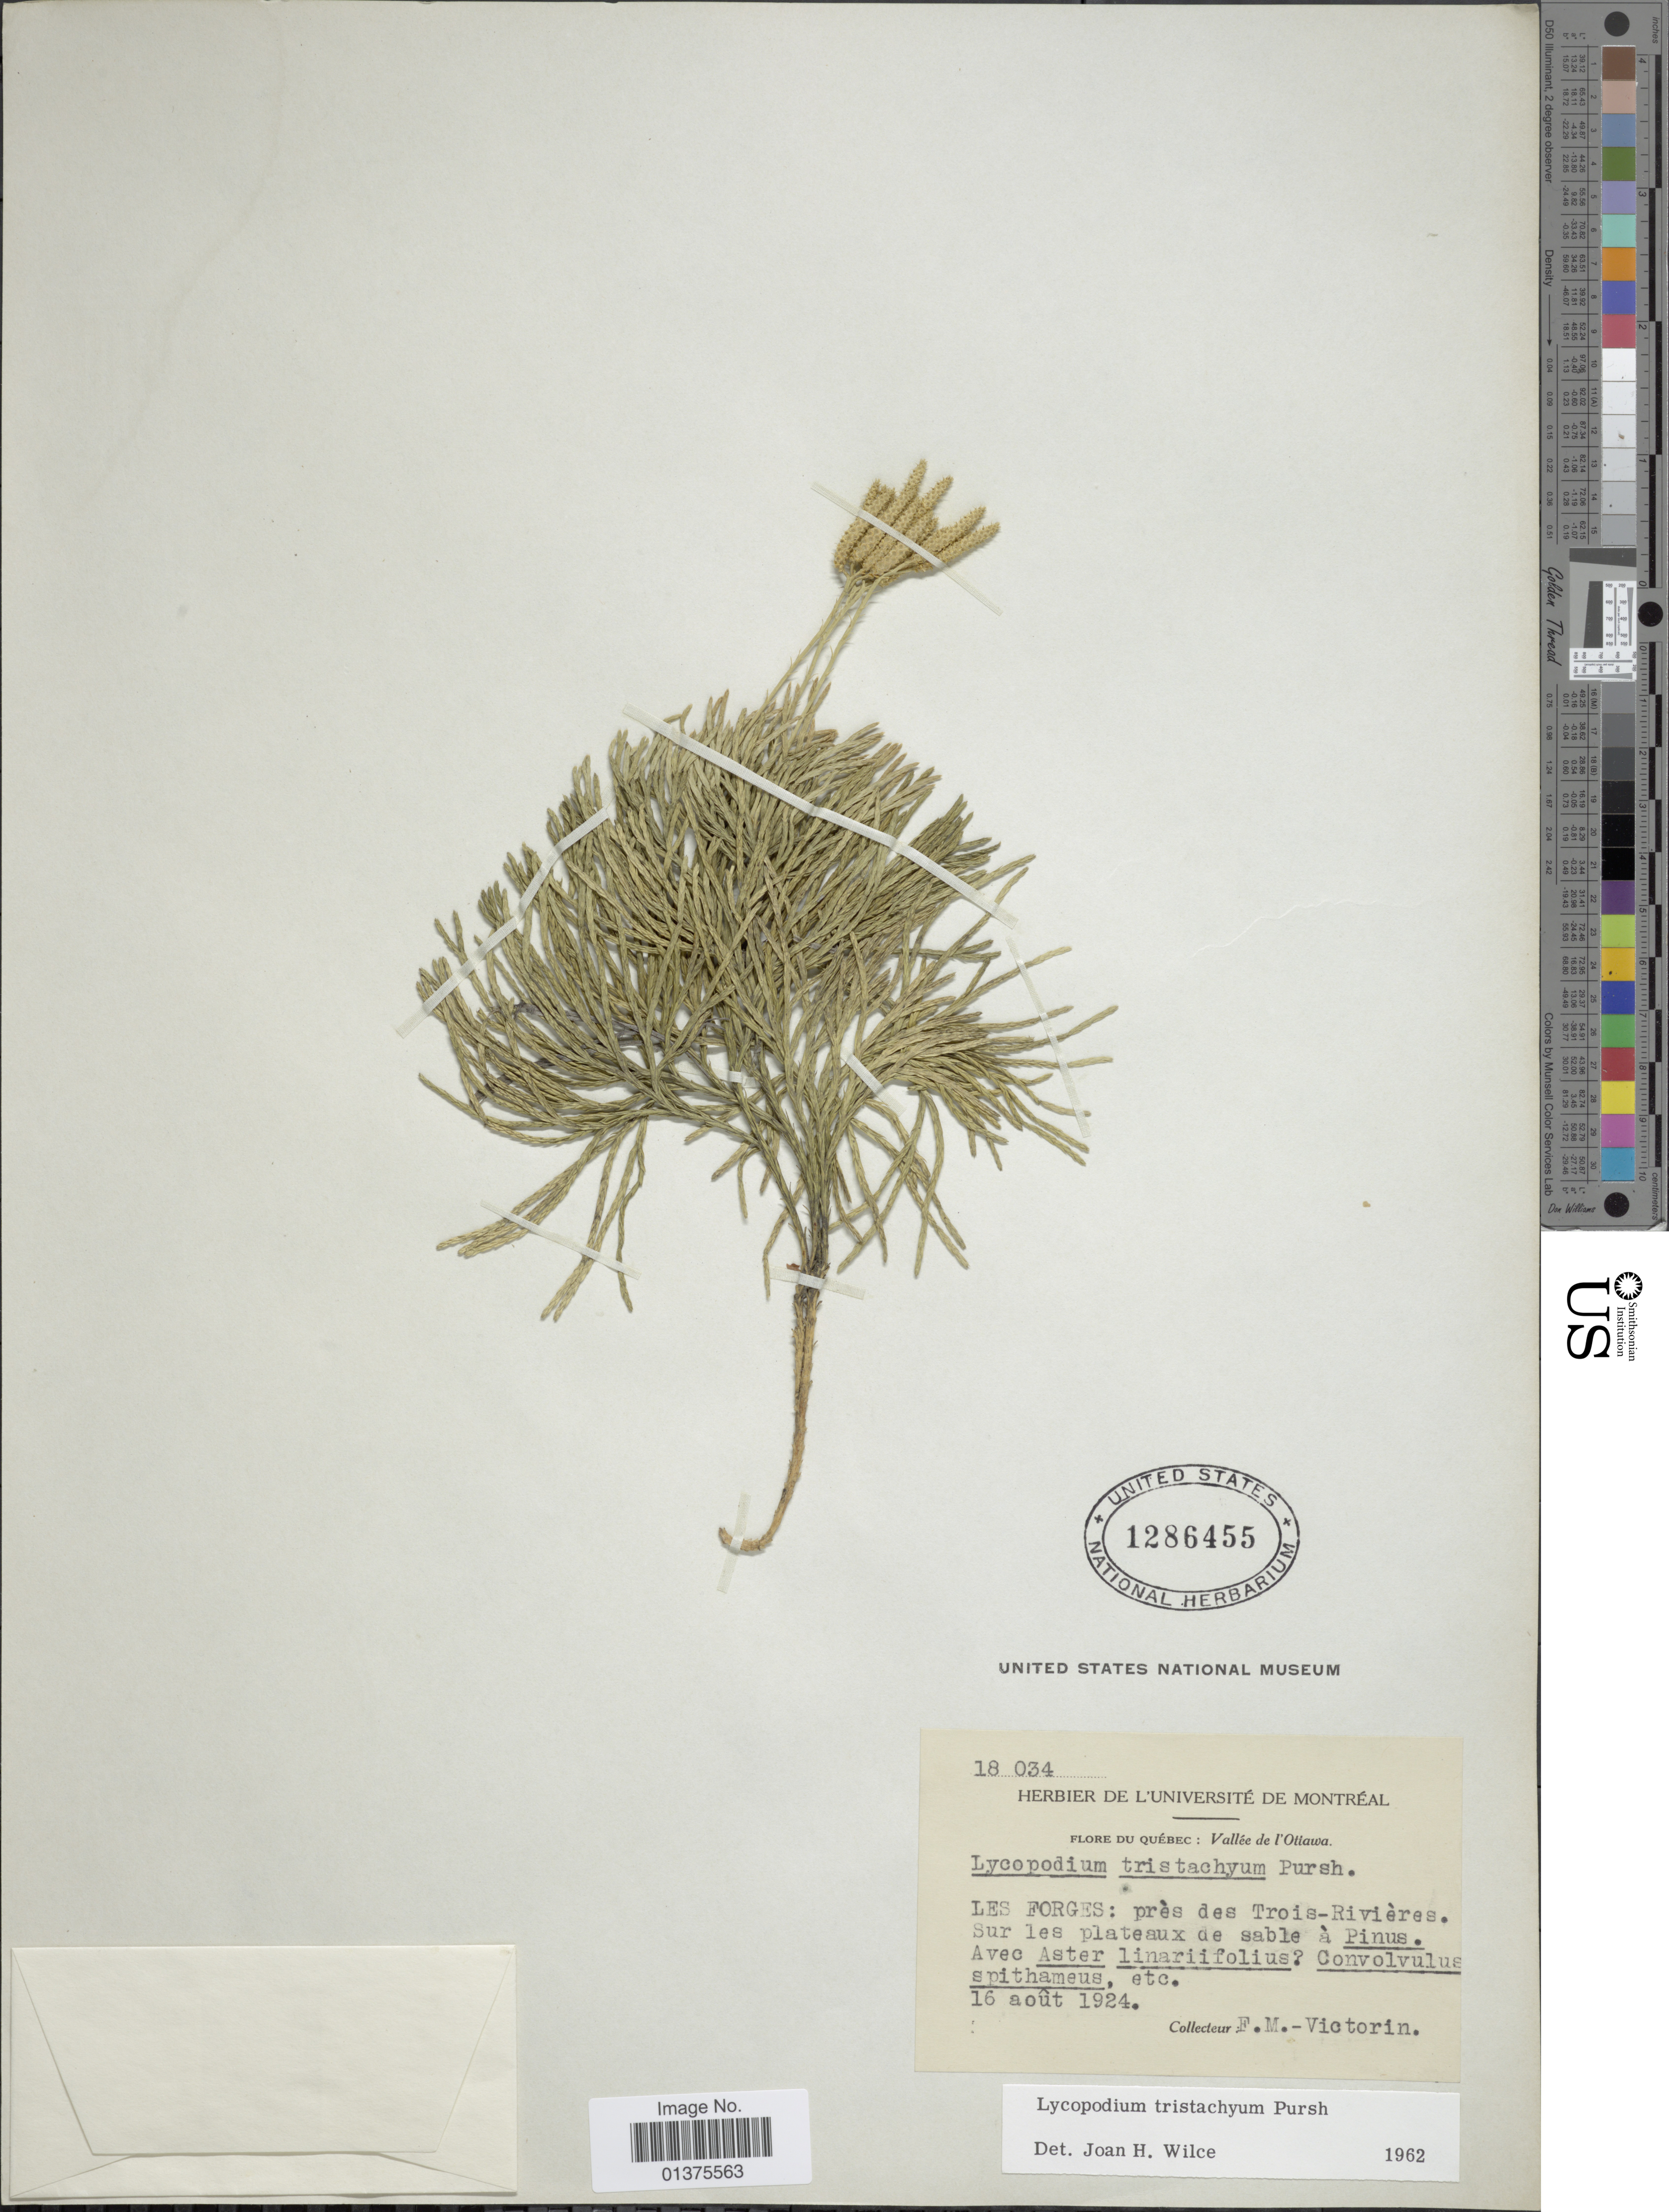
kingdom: Plantae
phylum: Tracheophyta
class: Lycopodiopsida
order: Lycopodiales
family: Lycopodiaceae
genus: Diphasiastrum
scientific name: Diphasiastrum tristachyum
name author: (Pursh) Holub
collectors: F. Victorin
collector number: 18034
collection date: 1924-08-16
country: Canada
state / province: Quebec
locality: Vallée de l'Ottawa, Les Forges: pres des Trois-Rivieres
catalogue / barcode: US 1286455